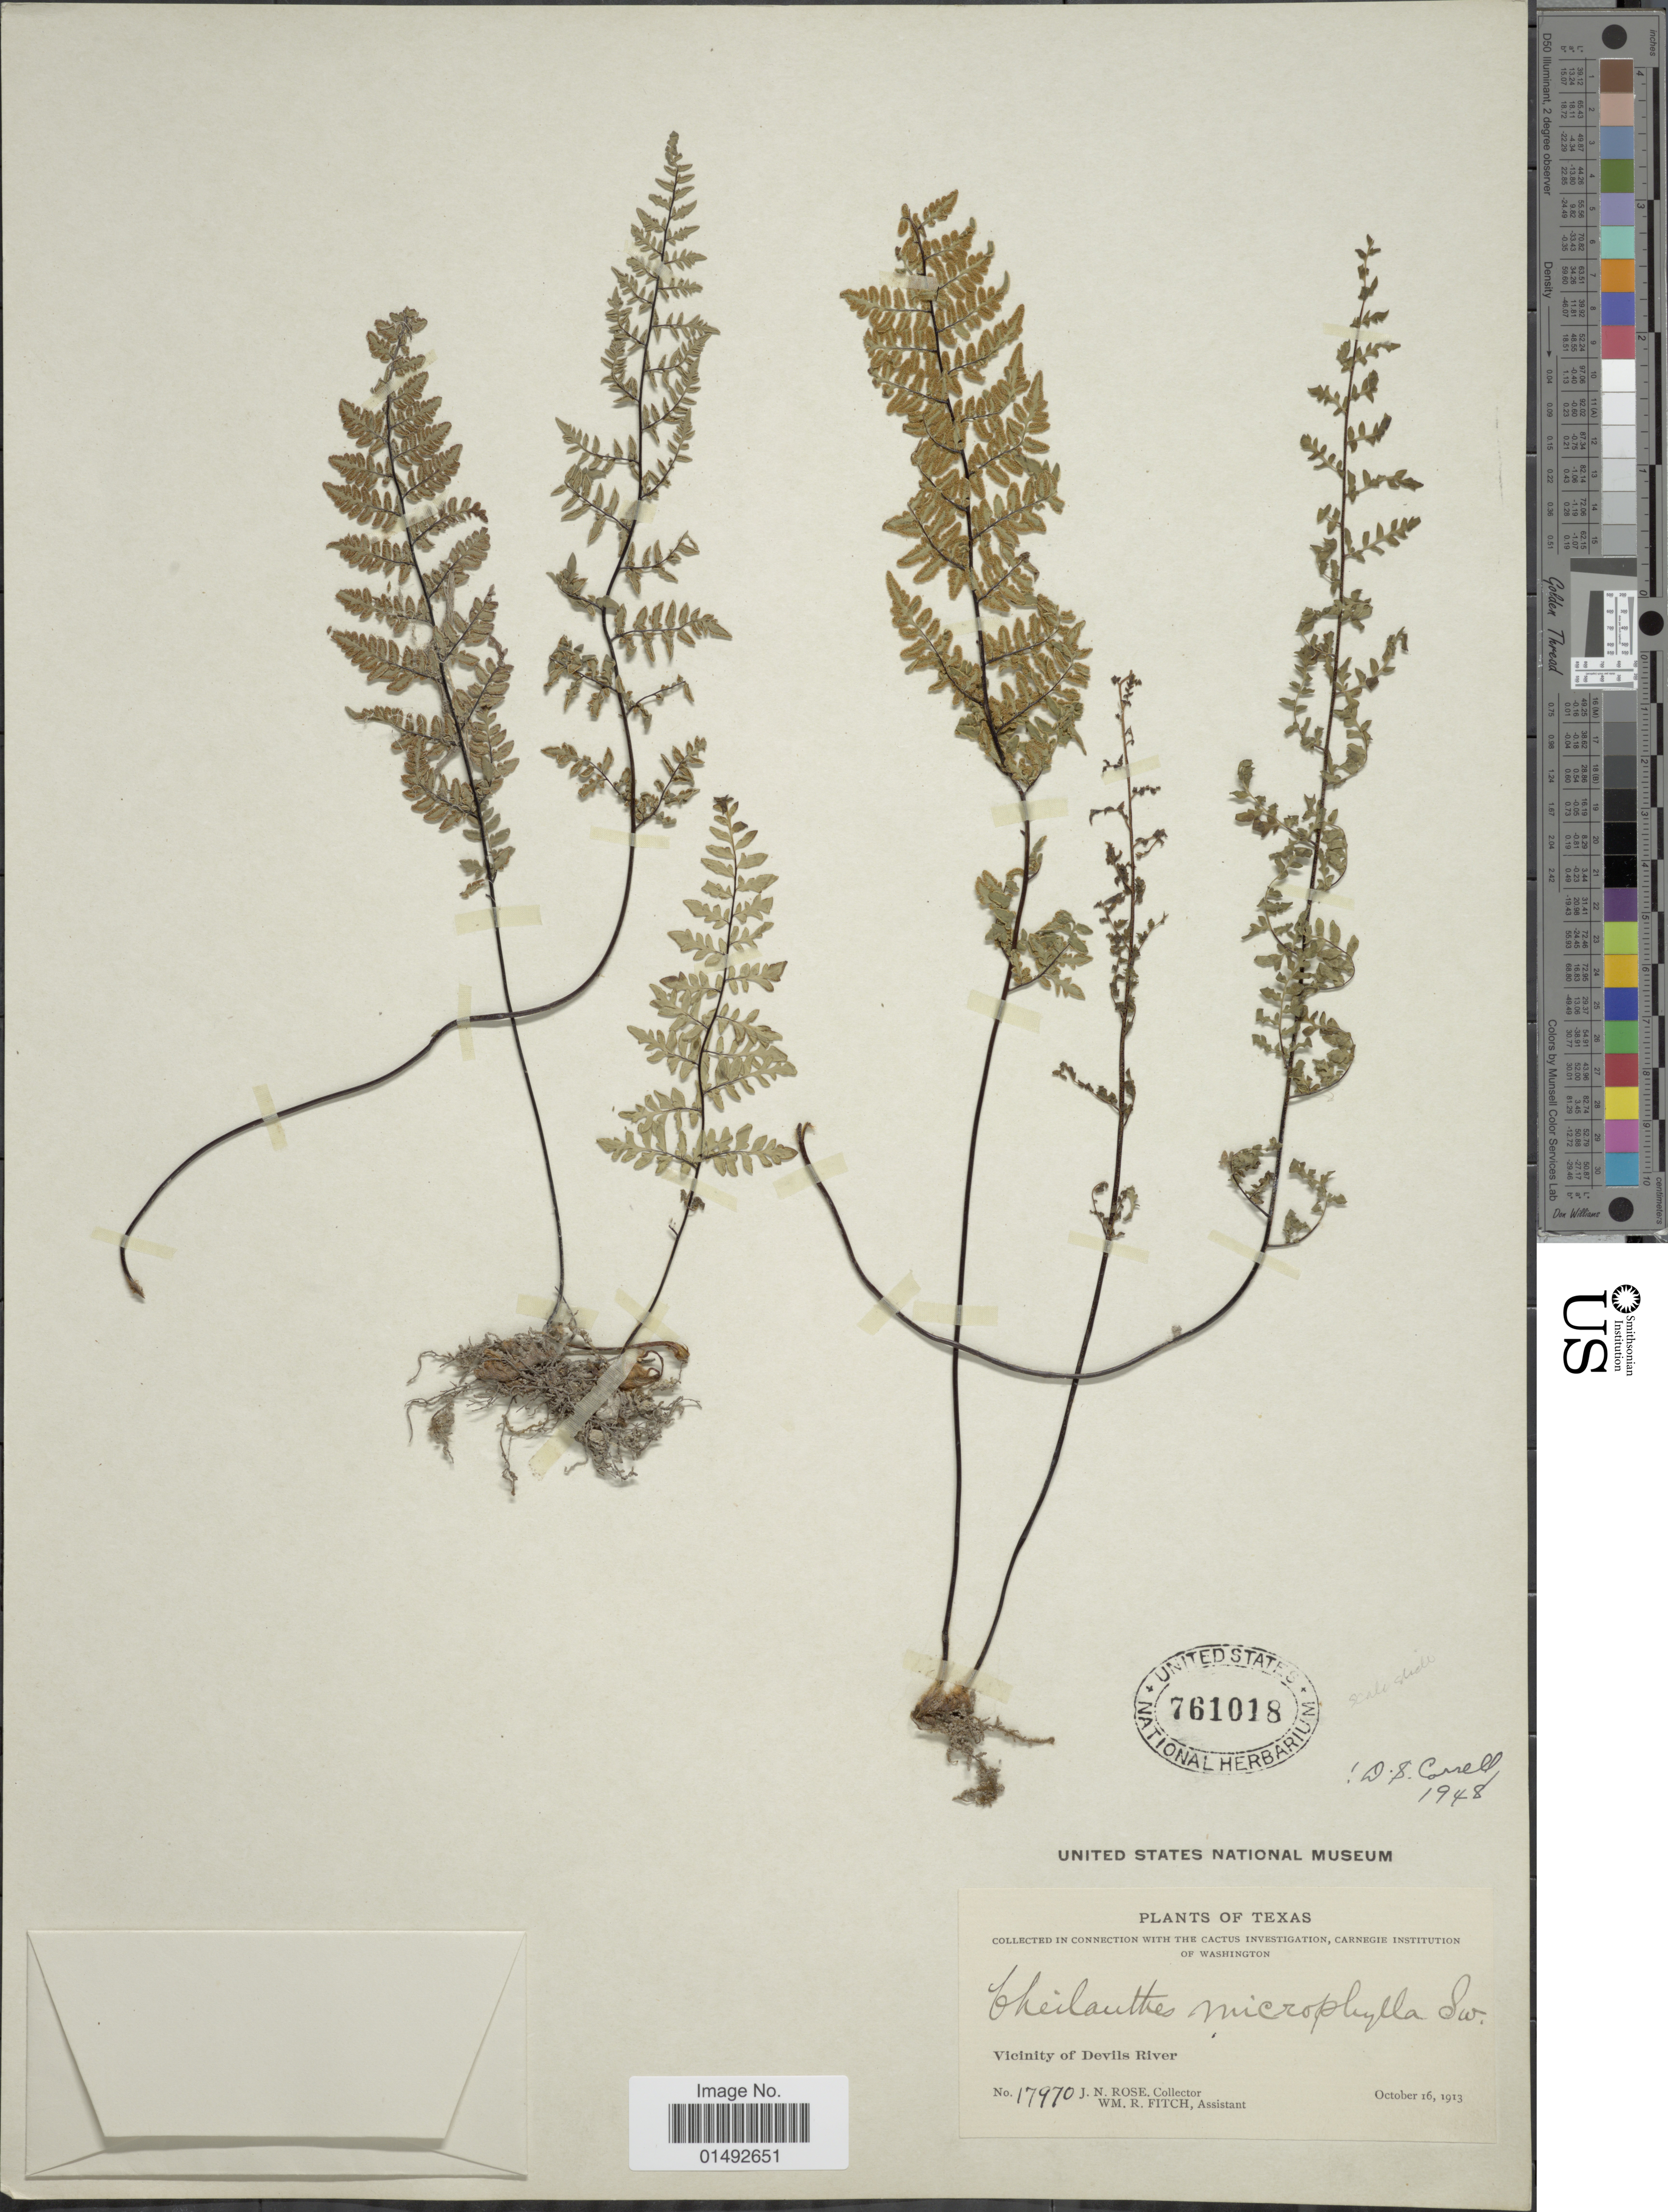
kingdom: Plantae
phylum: Tracheophyta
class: Polypodiopsida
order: Polypodiales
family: Pteridaceae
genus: Myriopteris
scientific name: Myriopteris alabamensis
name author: (Buckley) Grusz & Windham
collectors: J. N. Rose & W. R. Fitch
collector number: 17970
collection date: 1913-10-16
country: United States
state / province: Texas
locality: Vicinity of Devils River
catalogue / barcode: US 761018